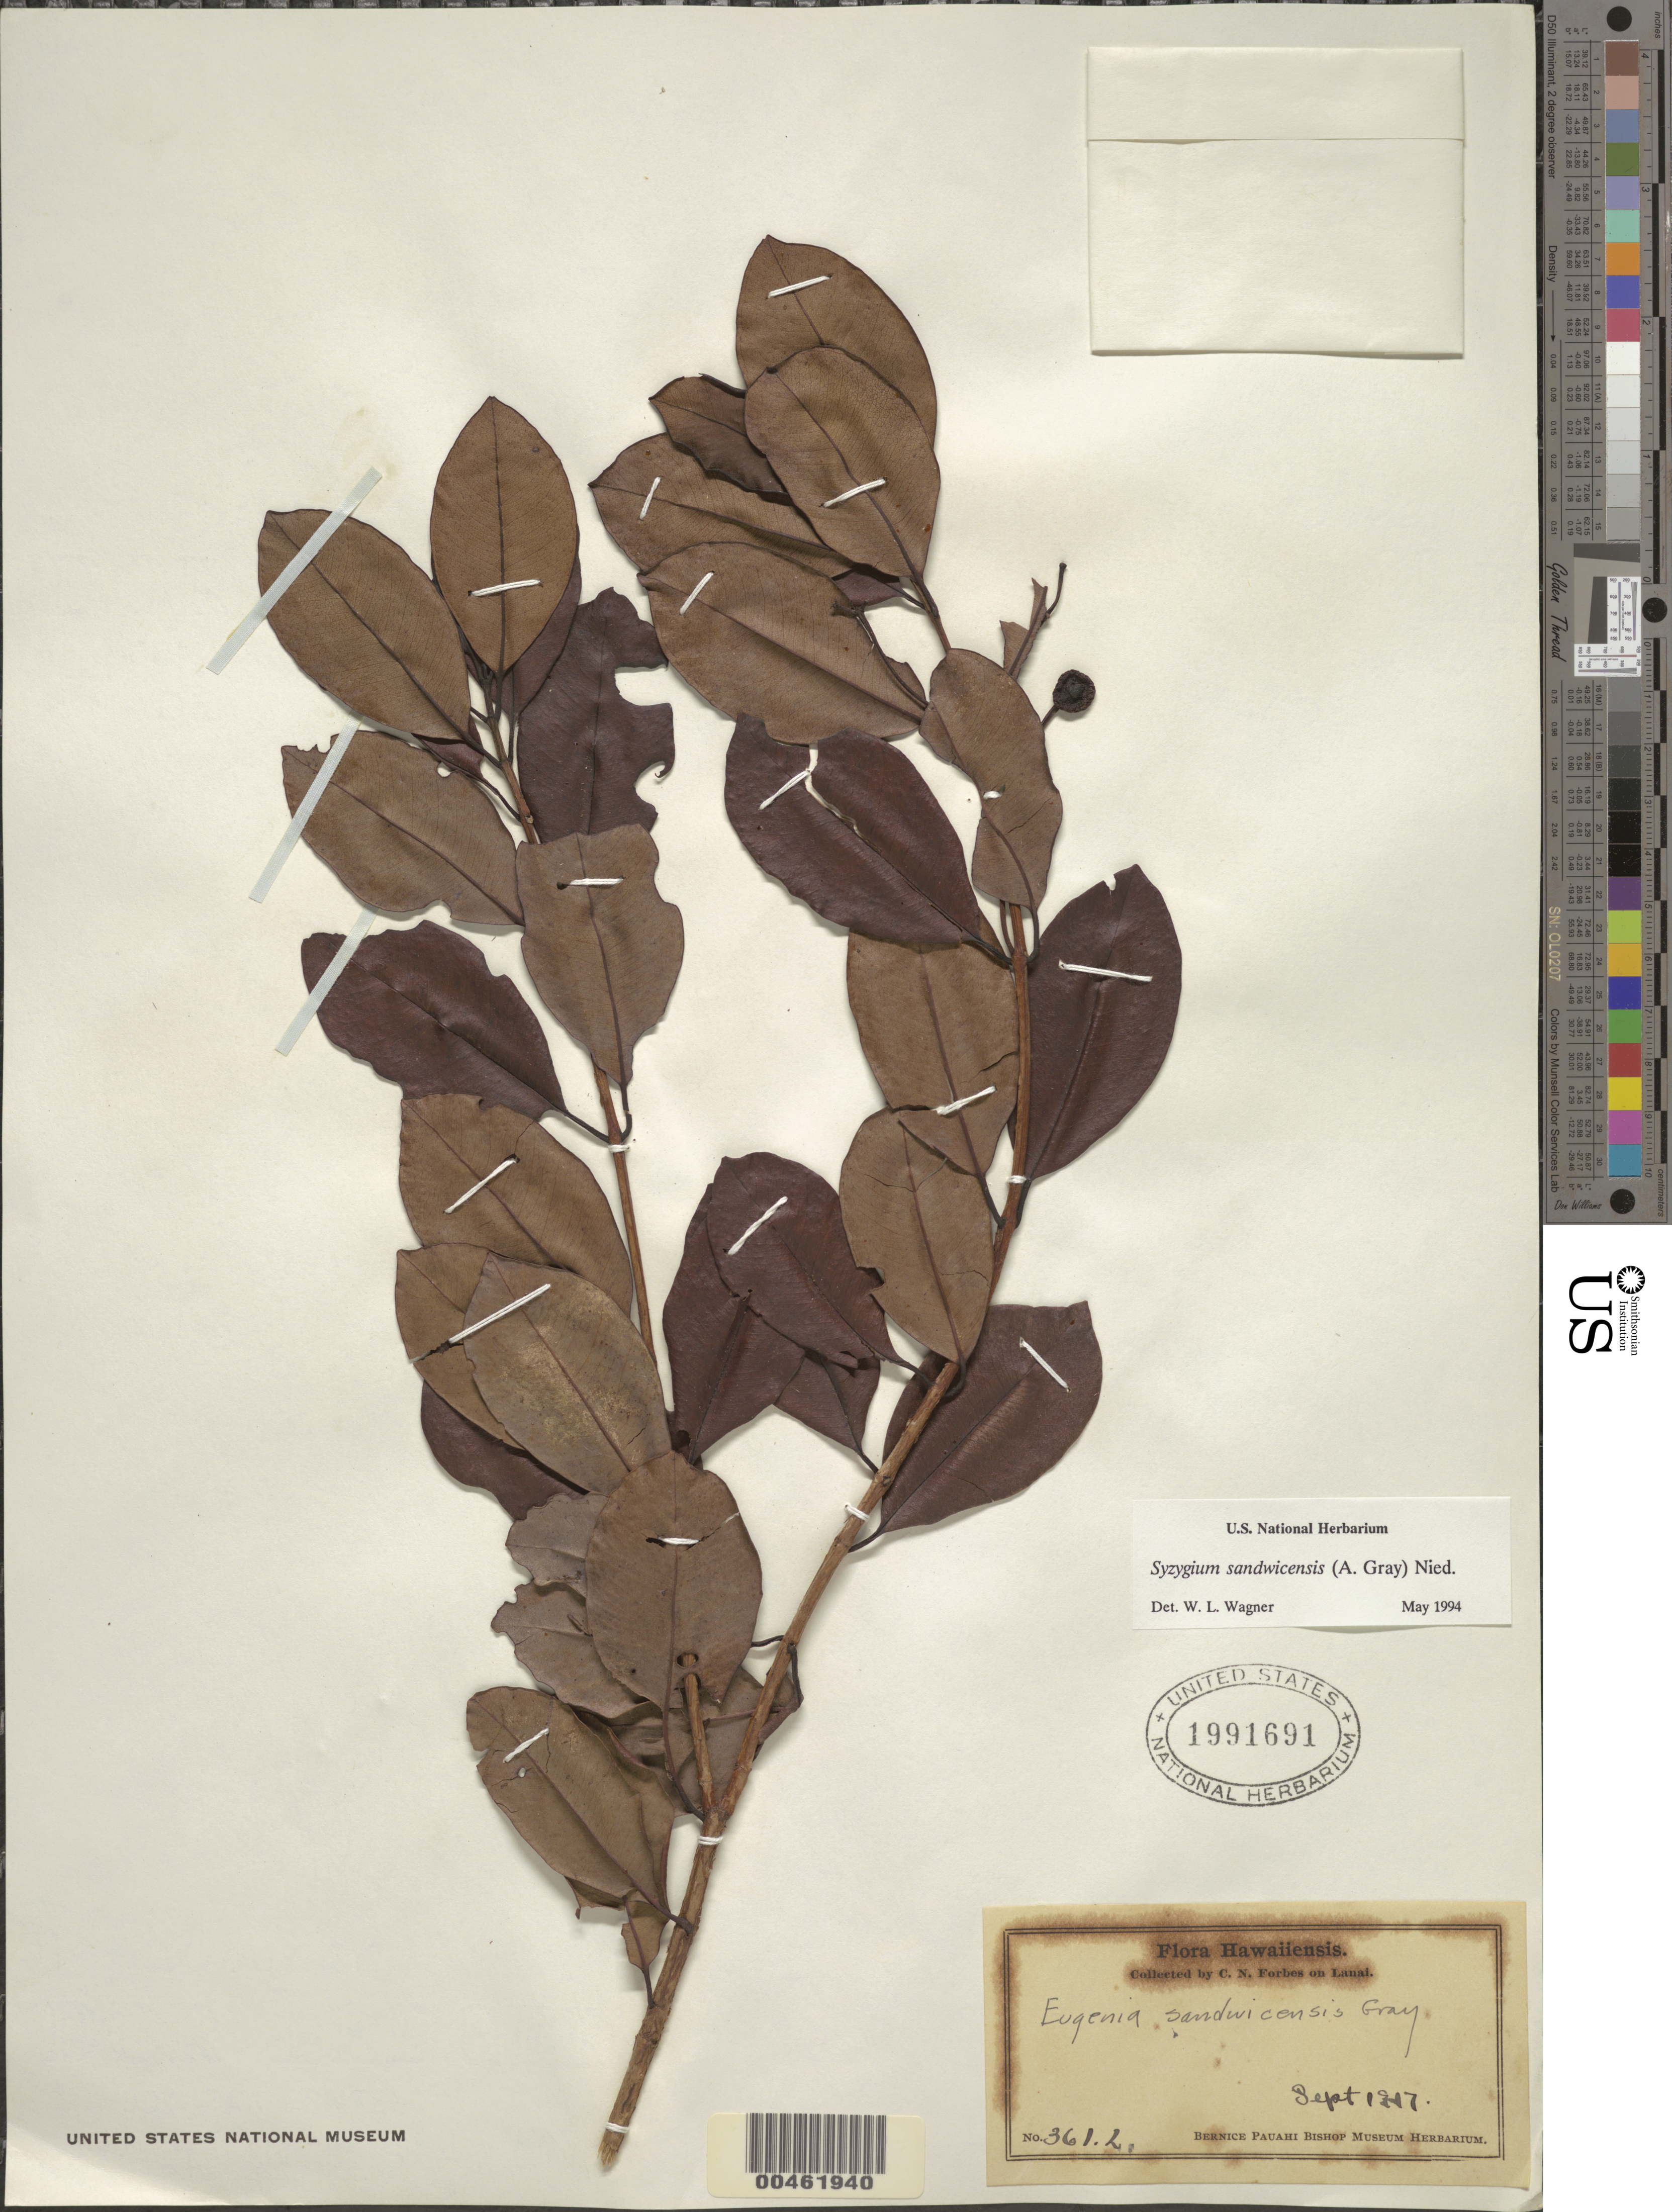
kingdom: Plantae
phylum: Tracheophyta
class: Magnoliopsida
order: Myrtales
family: Myrtaceae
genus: Syzygium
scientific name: Syzygium sandwicense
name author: (A. Gray) Müll. Stuttg.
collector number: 361.L.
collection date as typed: Sep 1917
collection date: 1917-09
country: United States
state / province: Hawaii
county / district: Hawaii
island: Hawaii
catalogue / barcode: US 1991691